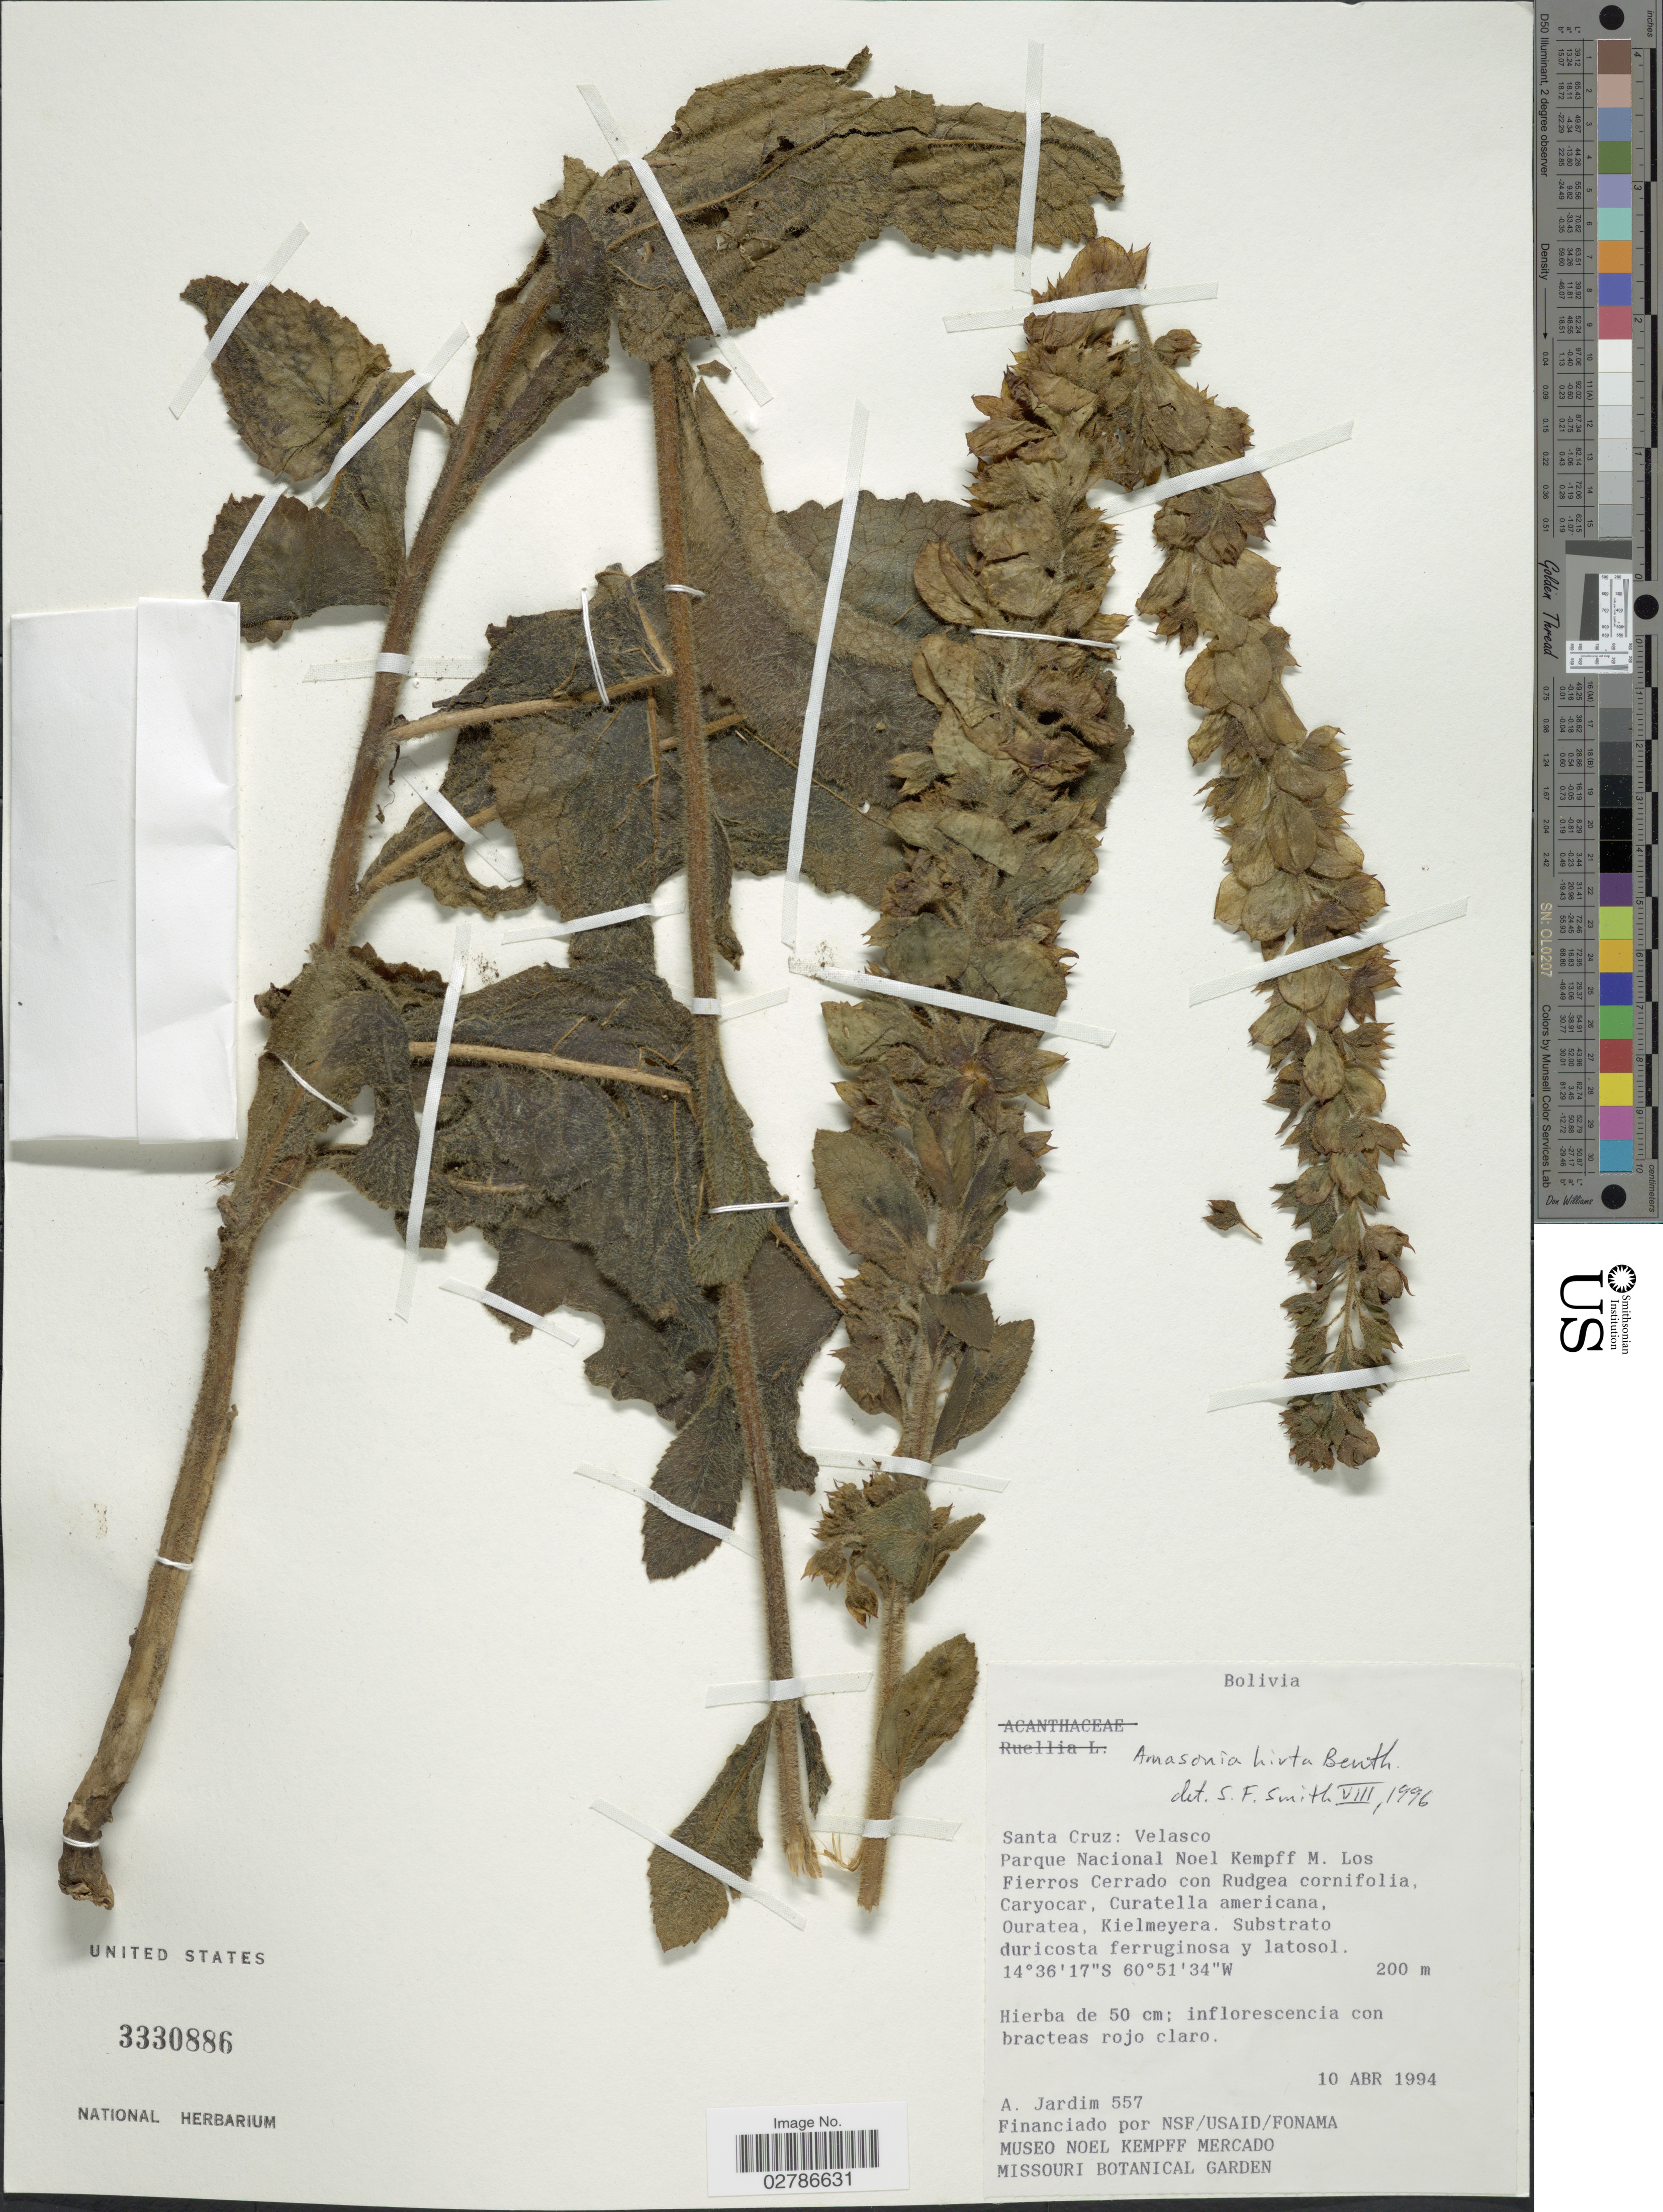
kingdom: Plantae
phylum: Tracheophyta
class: Magnoliopsida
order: Lamiales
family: Lamiaceae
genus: Amasonia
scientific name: Amasonia hirta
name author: Benth.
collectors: A. Jardim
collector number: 557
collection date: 1994-04-10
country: Bolivia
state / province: Santa Cruz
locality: Velasco. Parque Nacional Noel Kempff M.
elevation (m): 200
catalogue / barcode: US 3330886